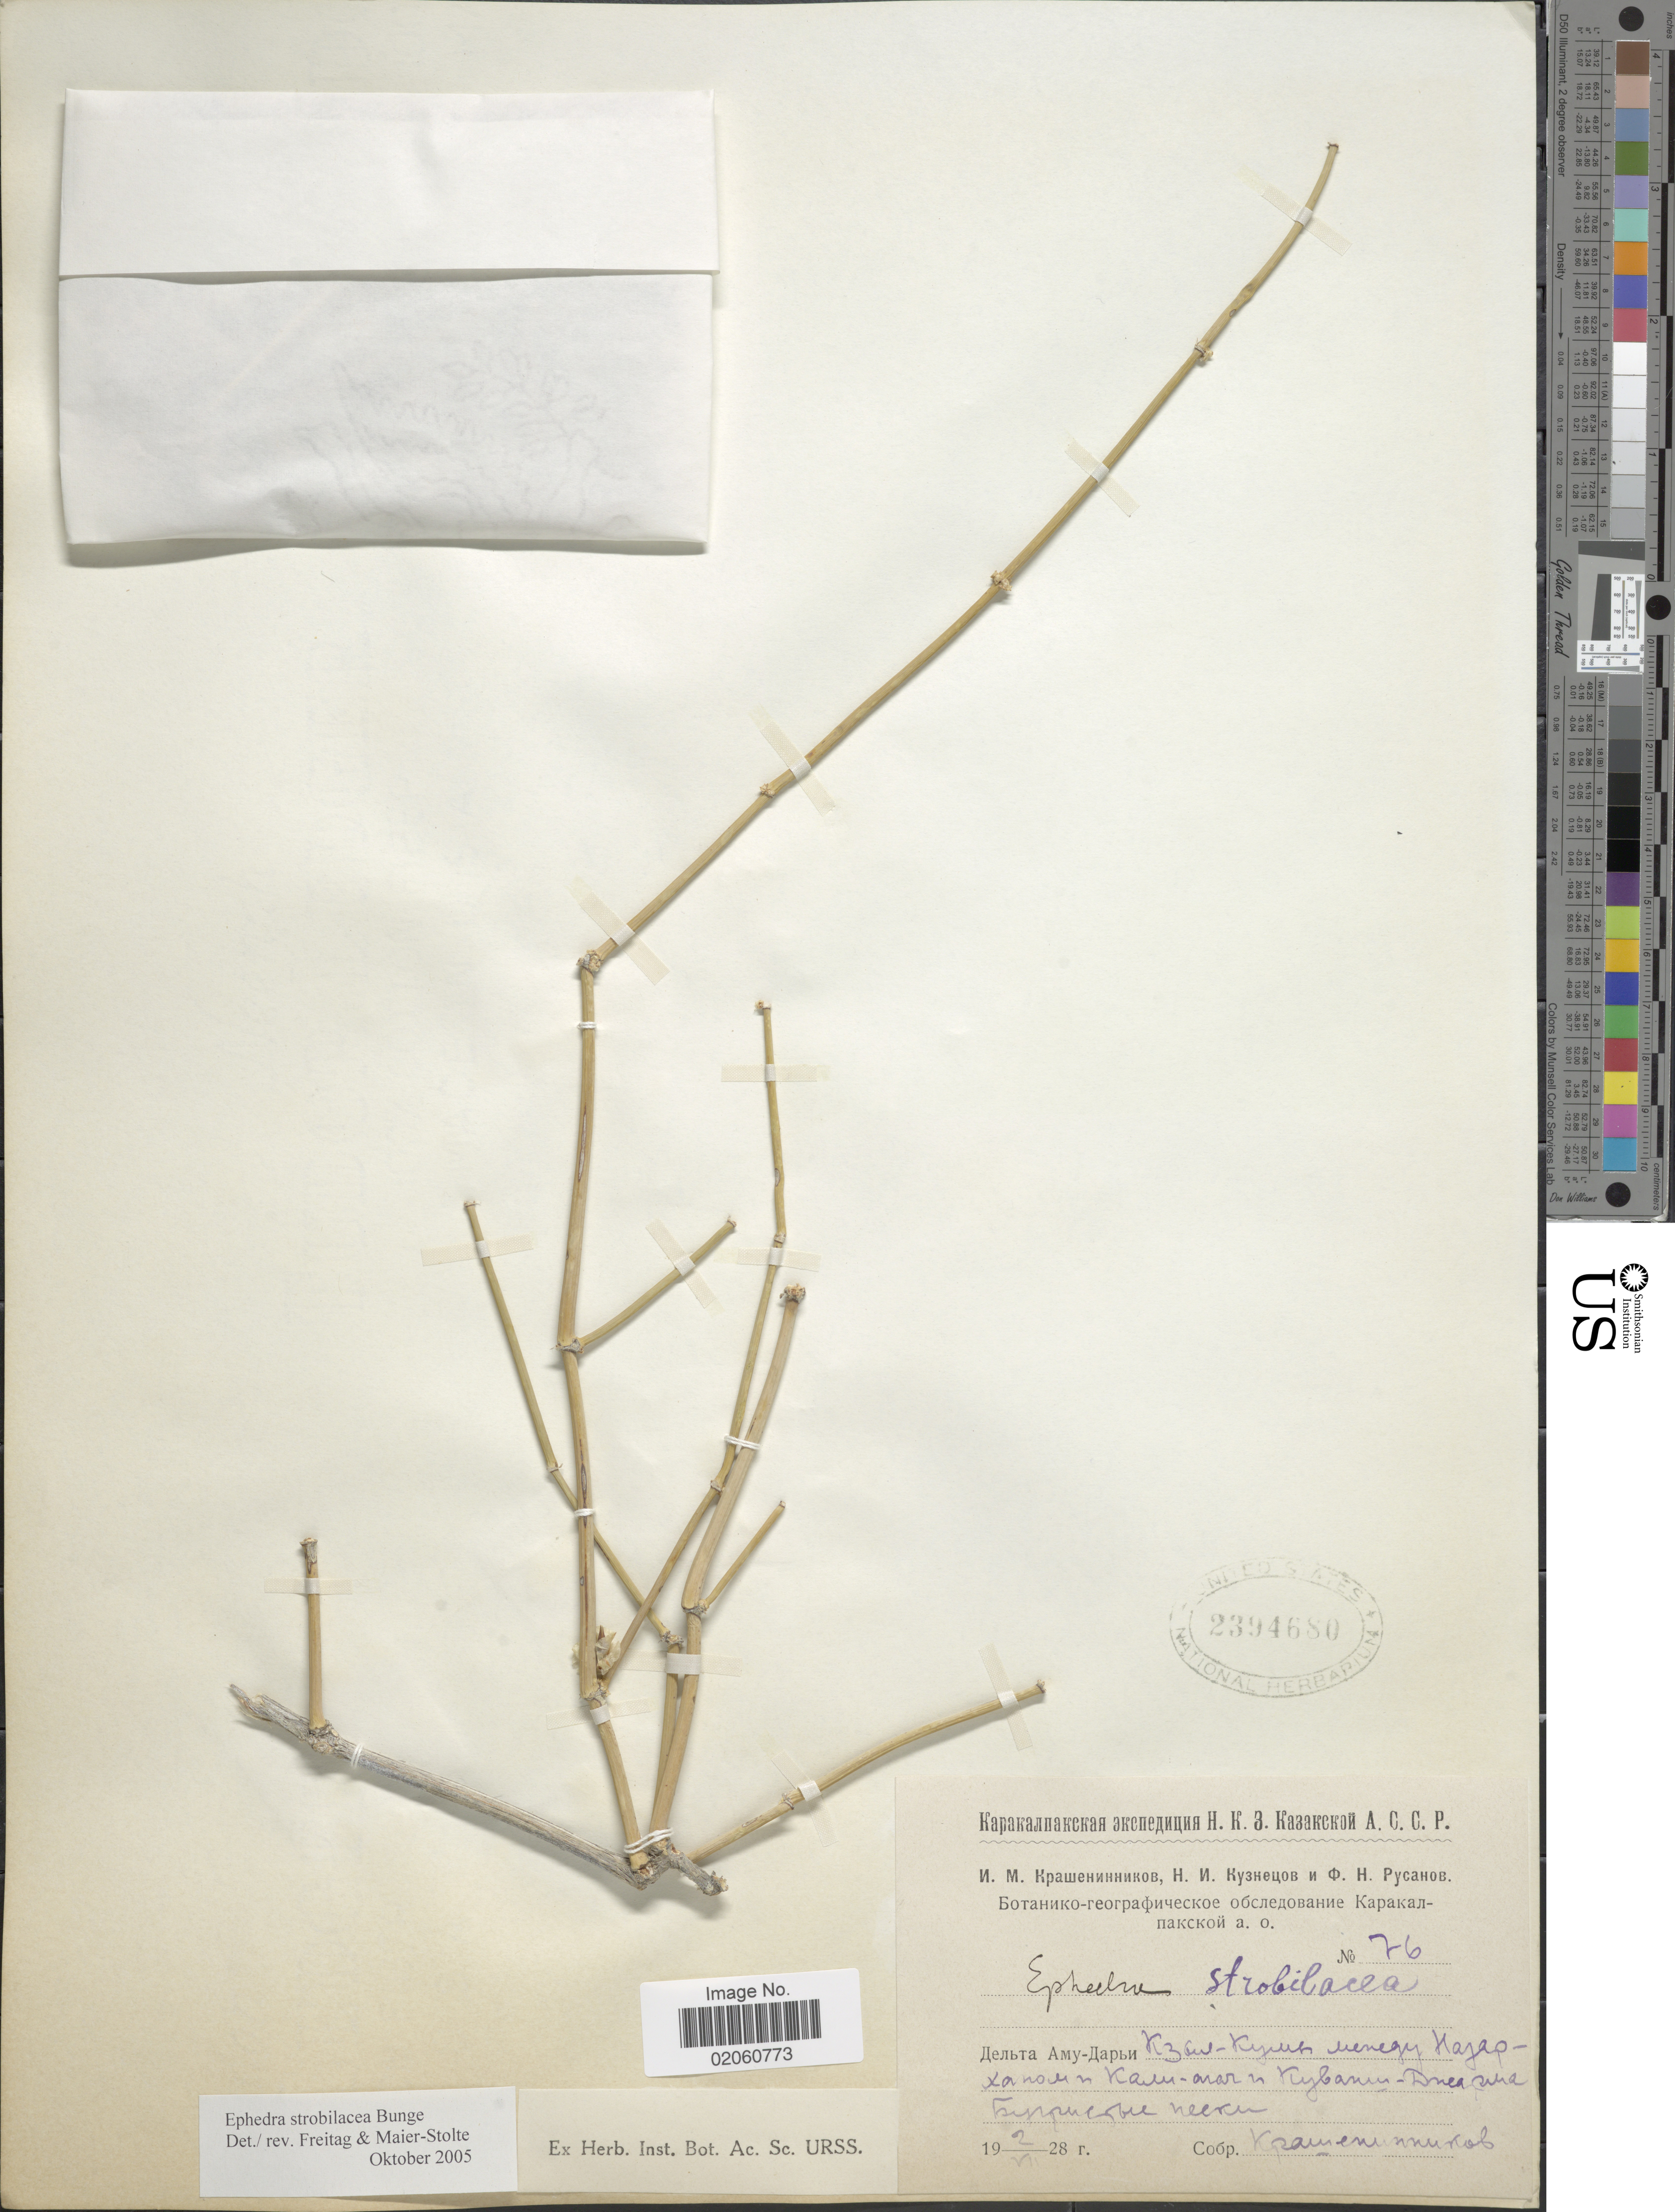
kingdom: Plantae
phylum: Tracheophyta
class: Gnetopsida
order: Ephedrales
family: Ephedraceae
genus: Ephedra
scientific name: Ephedra strobilacea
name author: Bunge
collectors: Krascheninnikov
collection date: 1928-07-02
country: Uzbekistan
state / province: Qoraqalpog'iston Republikasi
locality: River Amu Darya, Kzyl-Kumy near Nazarxon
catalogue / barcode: US 2394680